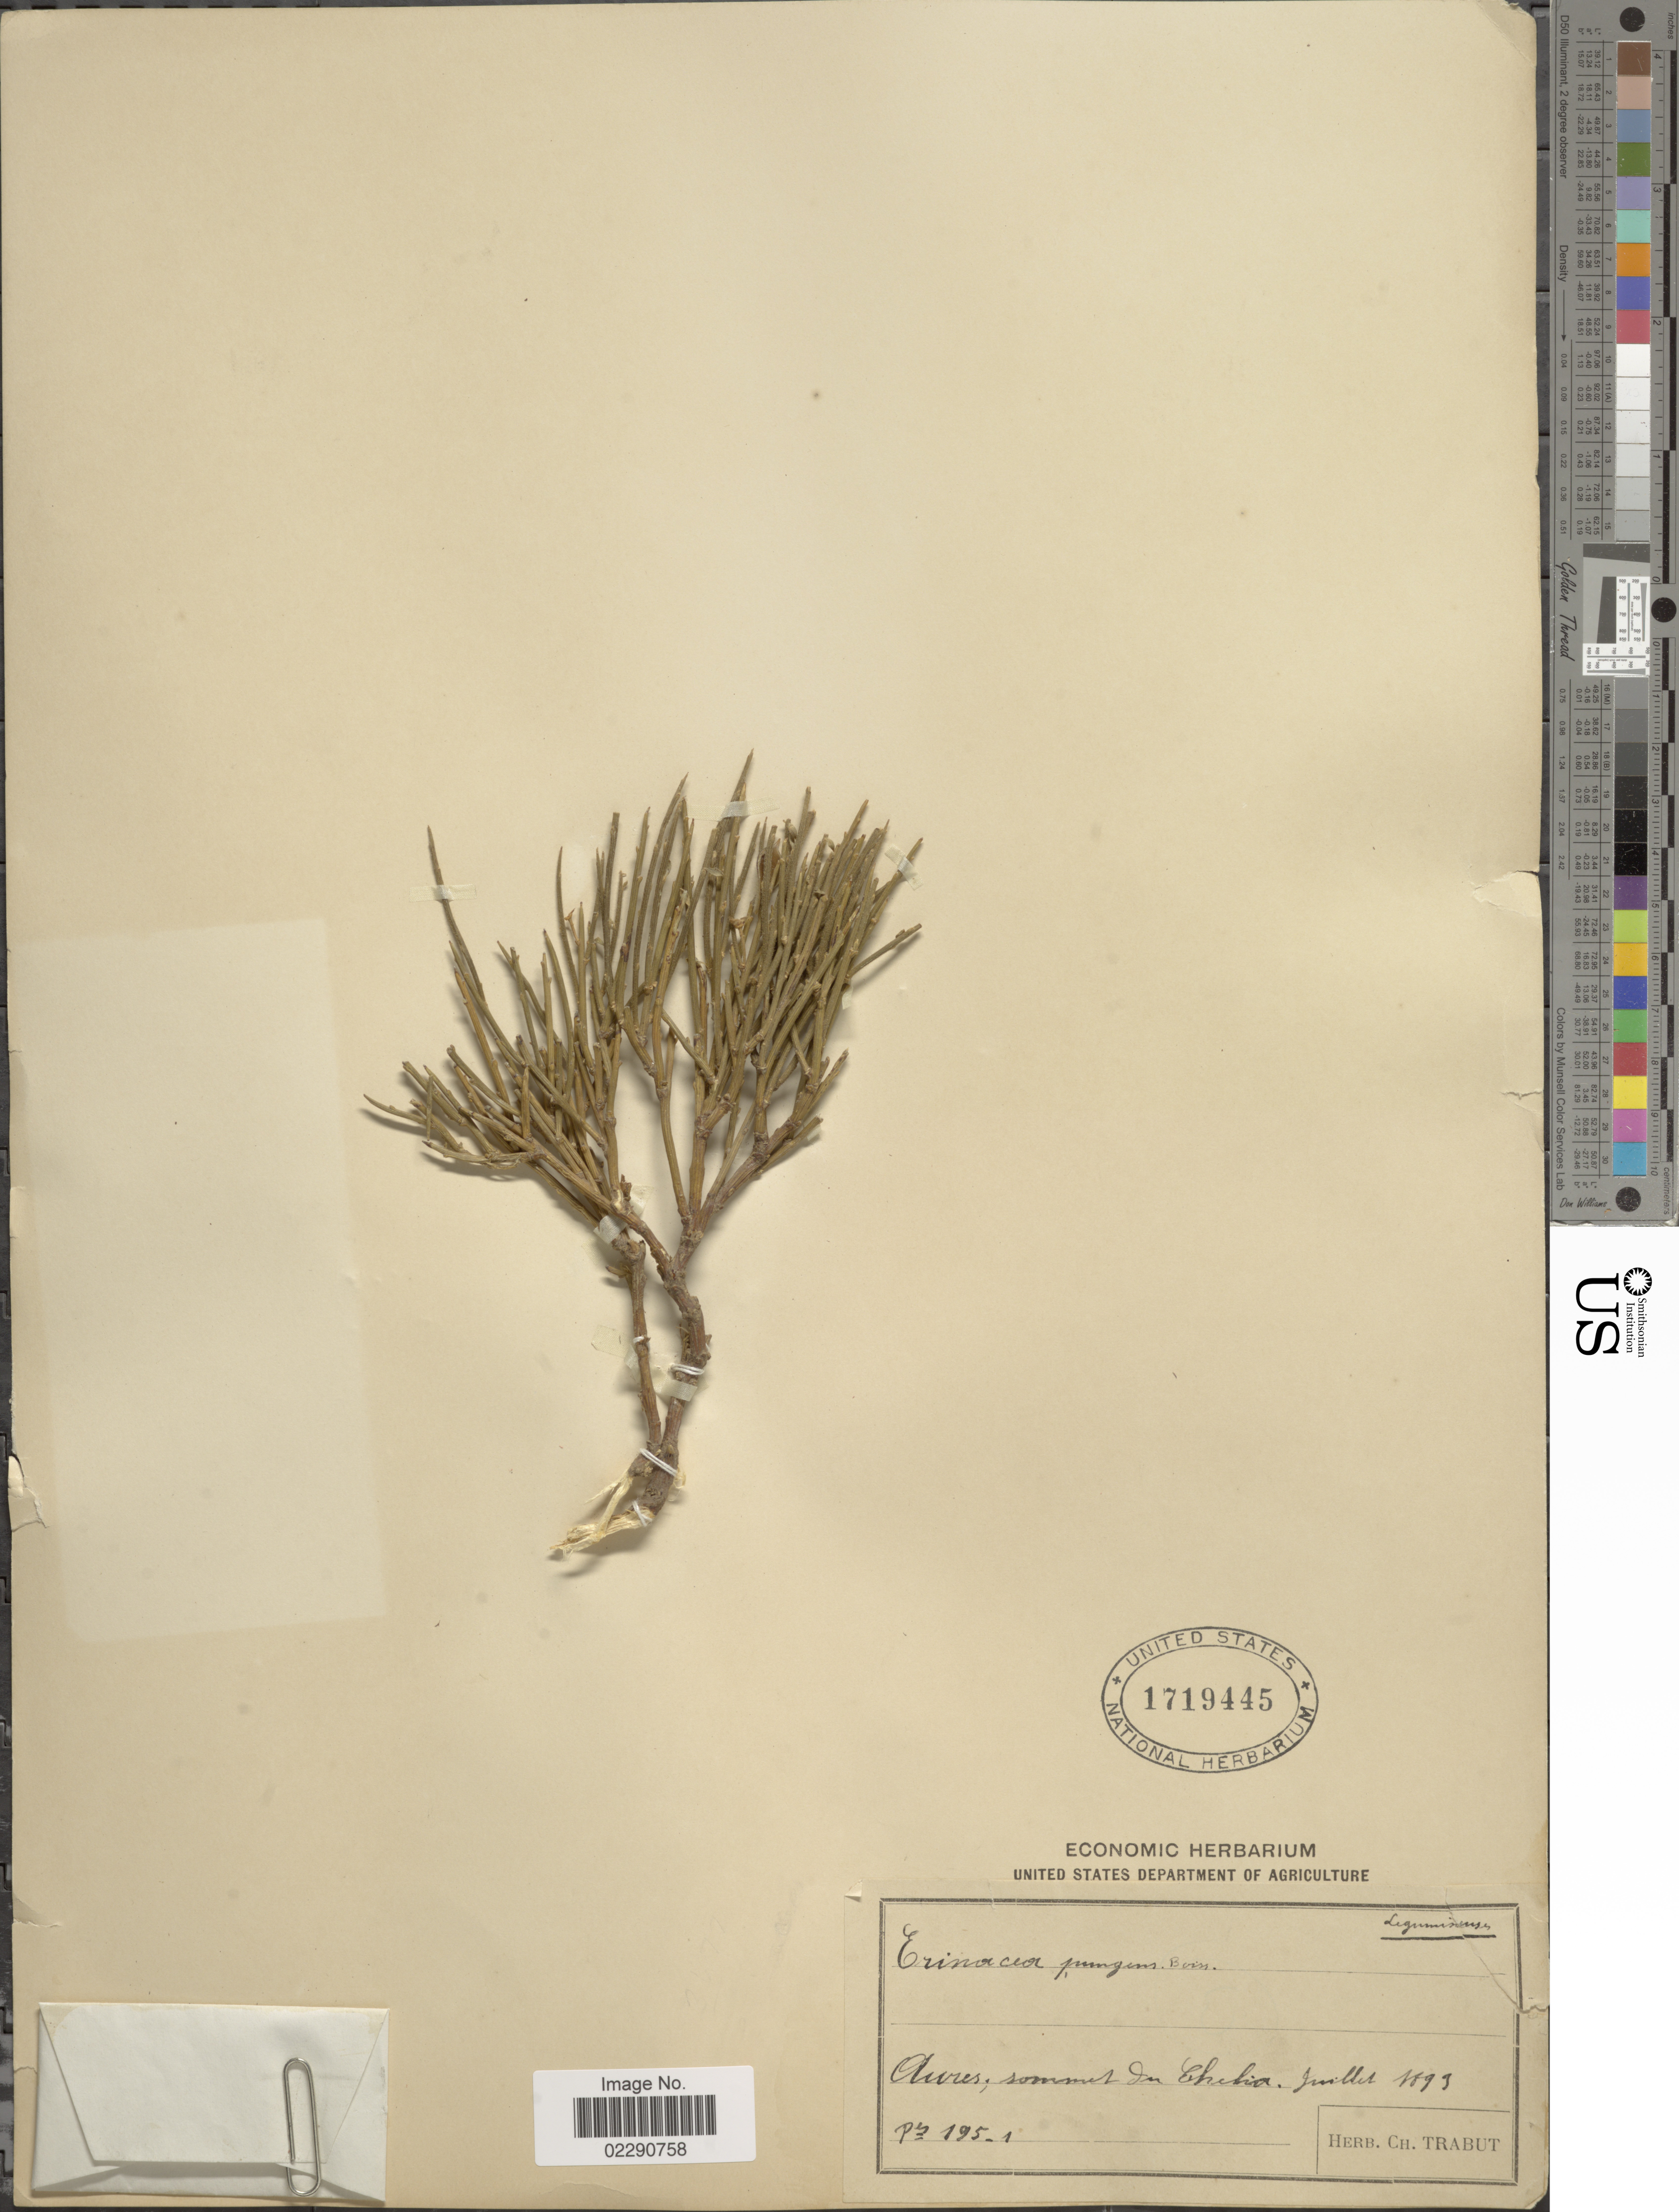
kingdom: Plantae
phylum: Tracheophyta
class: Magnoliopsida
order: Fabales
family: Fabaceae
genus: Erinacea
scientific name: Erinacea pungens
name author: Boiss.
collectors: Ex herb. Ch. Trabut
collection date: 1899-07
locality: Aures, sommit du Chelia [interpreted]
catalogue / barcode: US 1719445